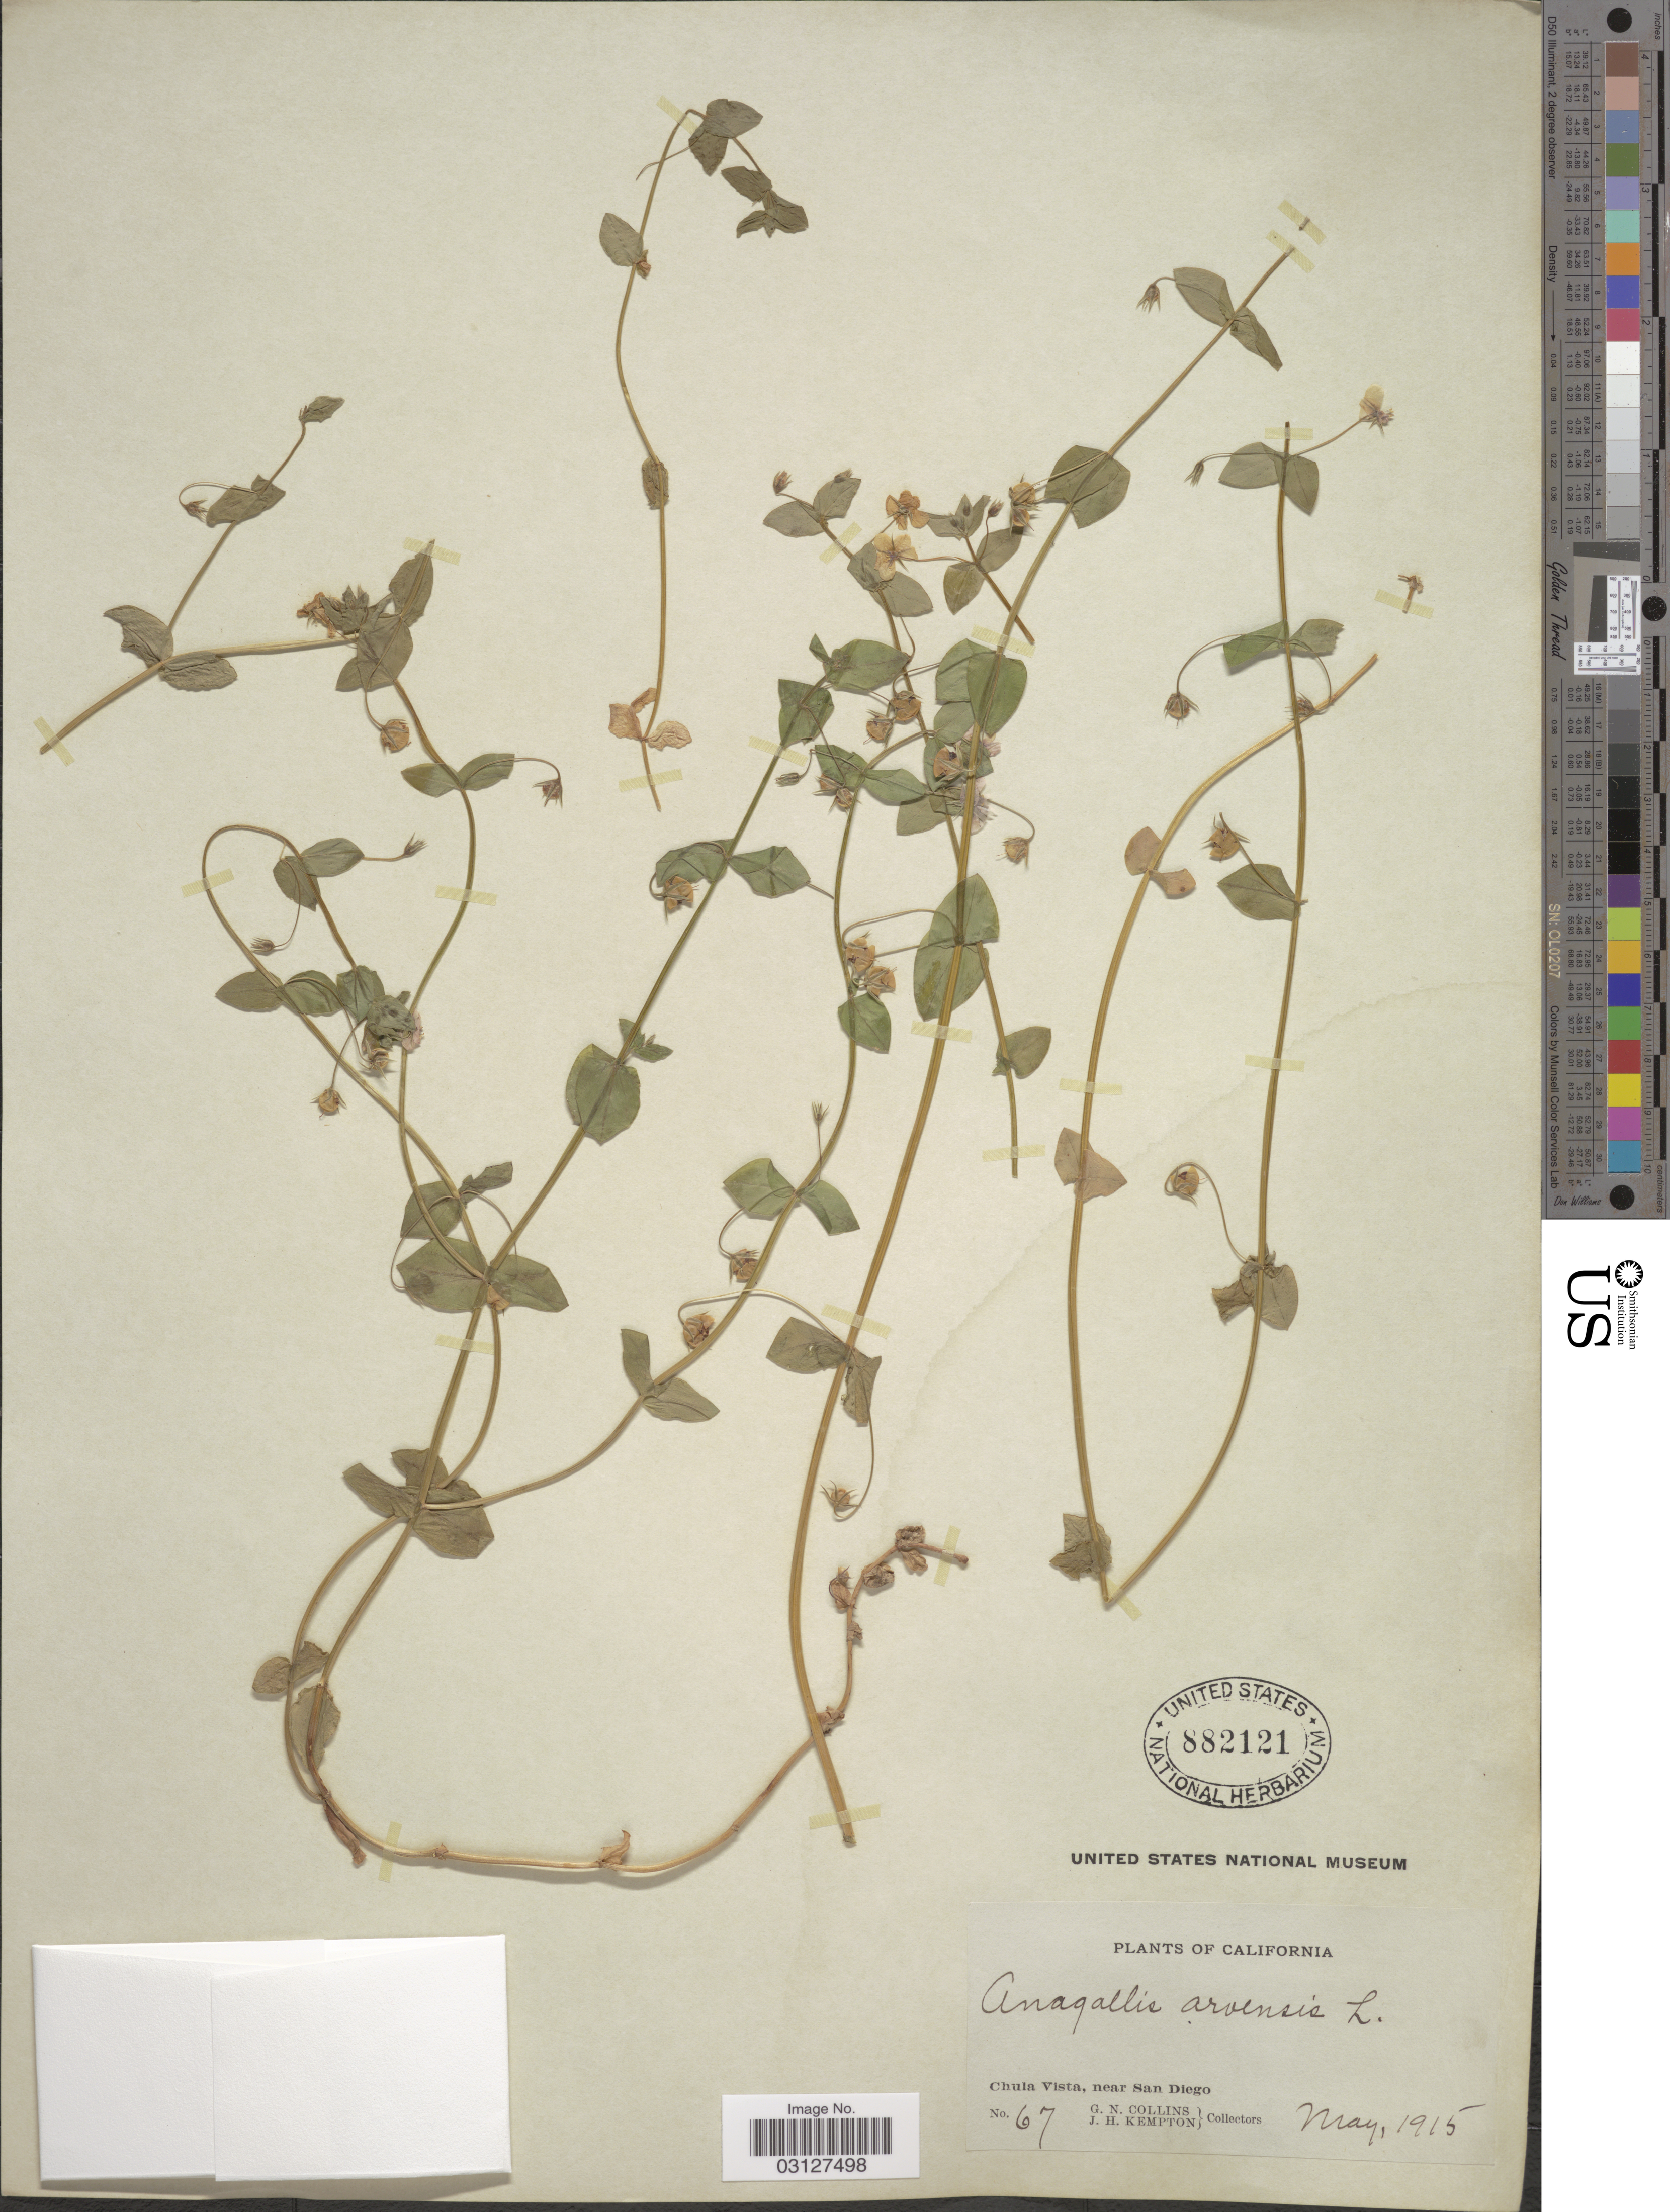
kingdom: Plantae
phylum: Tracheophyta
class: Magnoliopsida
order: Ericales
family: Primulaceae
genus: Anagallis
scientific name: Anagallis arvensis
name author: L.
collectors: G. Collins & J. H. Kempton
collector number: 67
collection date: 1915-05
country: United States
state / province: California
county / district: San Diego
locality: Chula Vista, near San Diego.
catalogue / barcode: US 882121